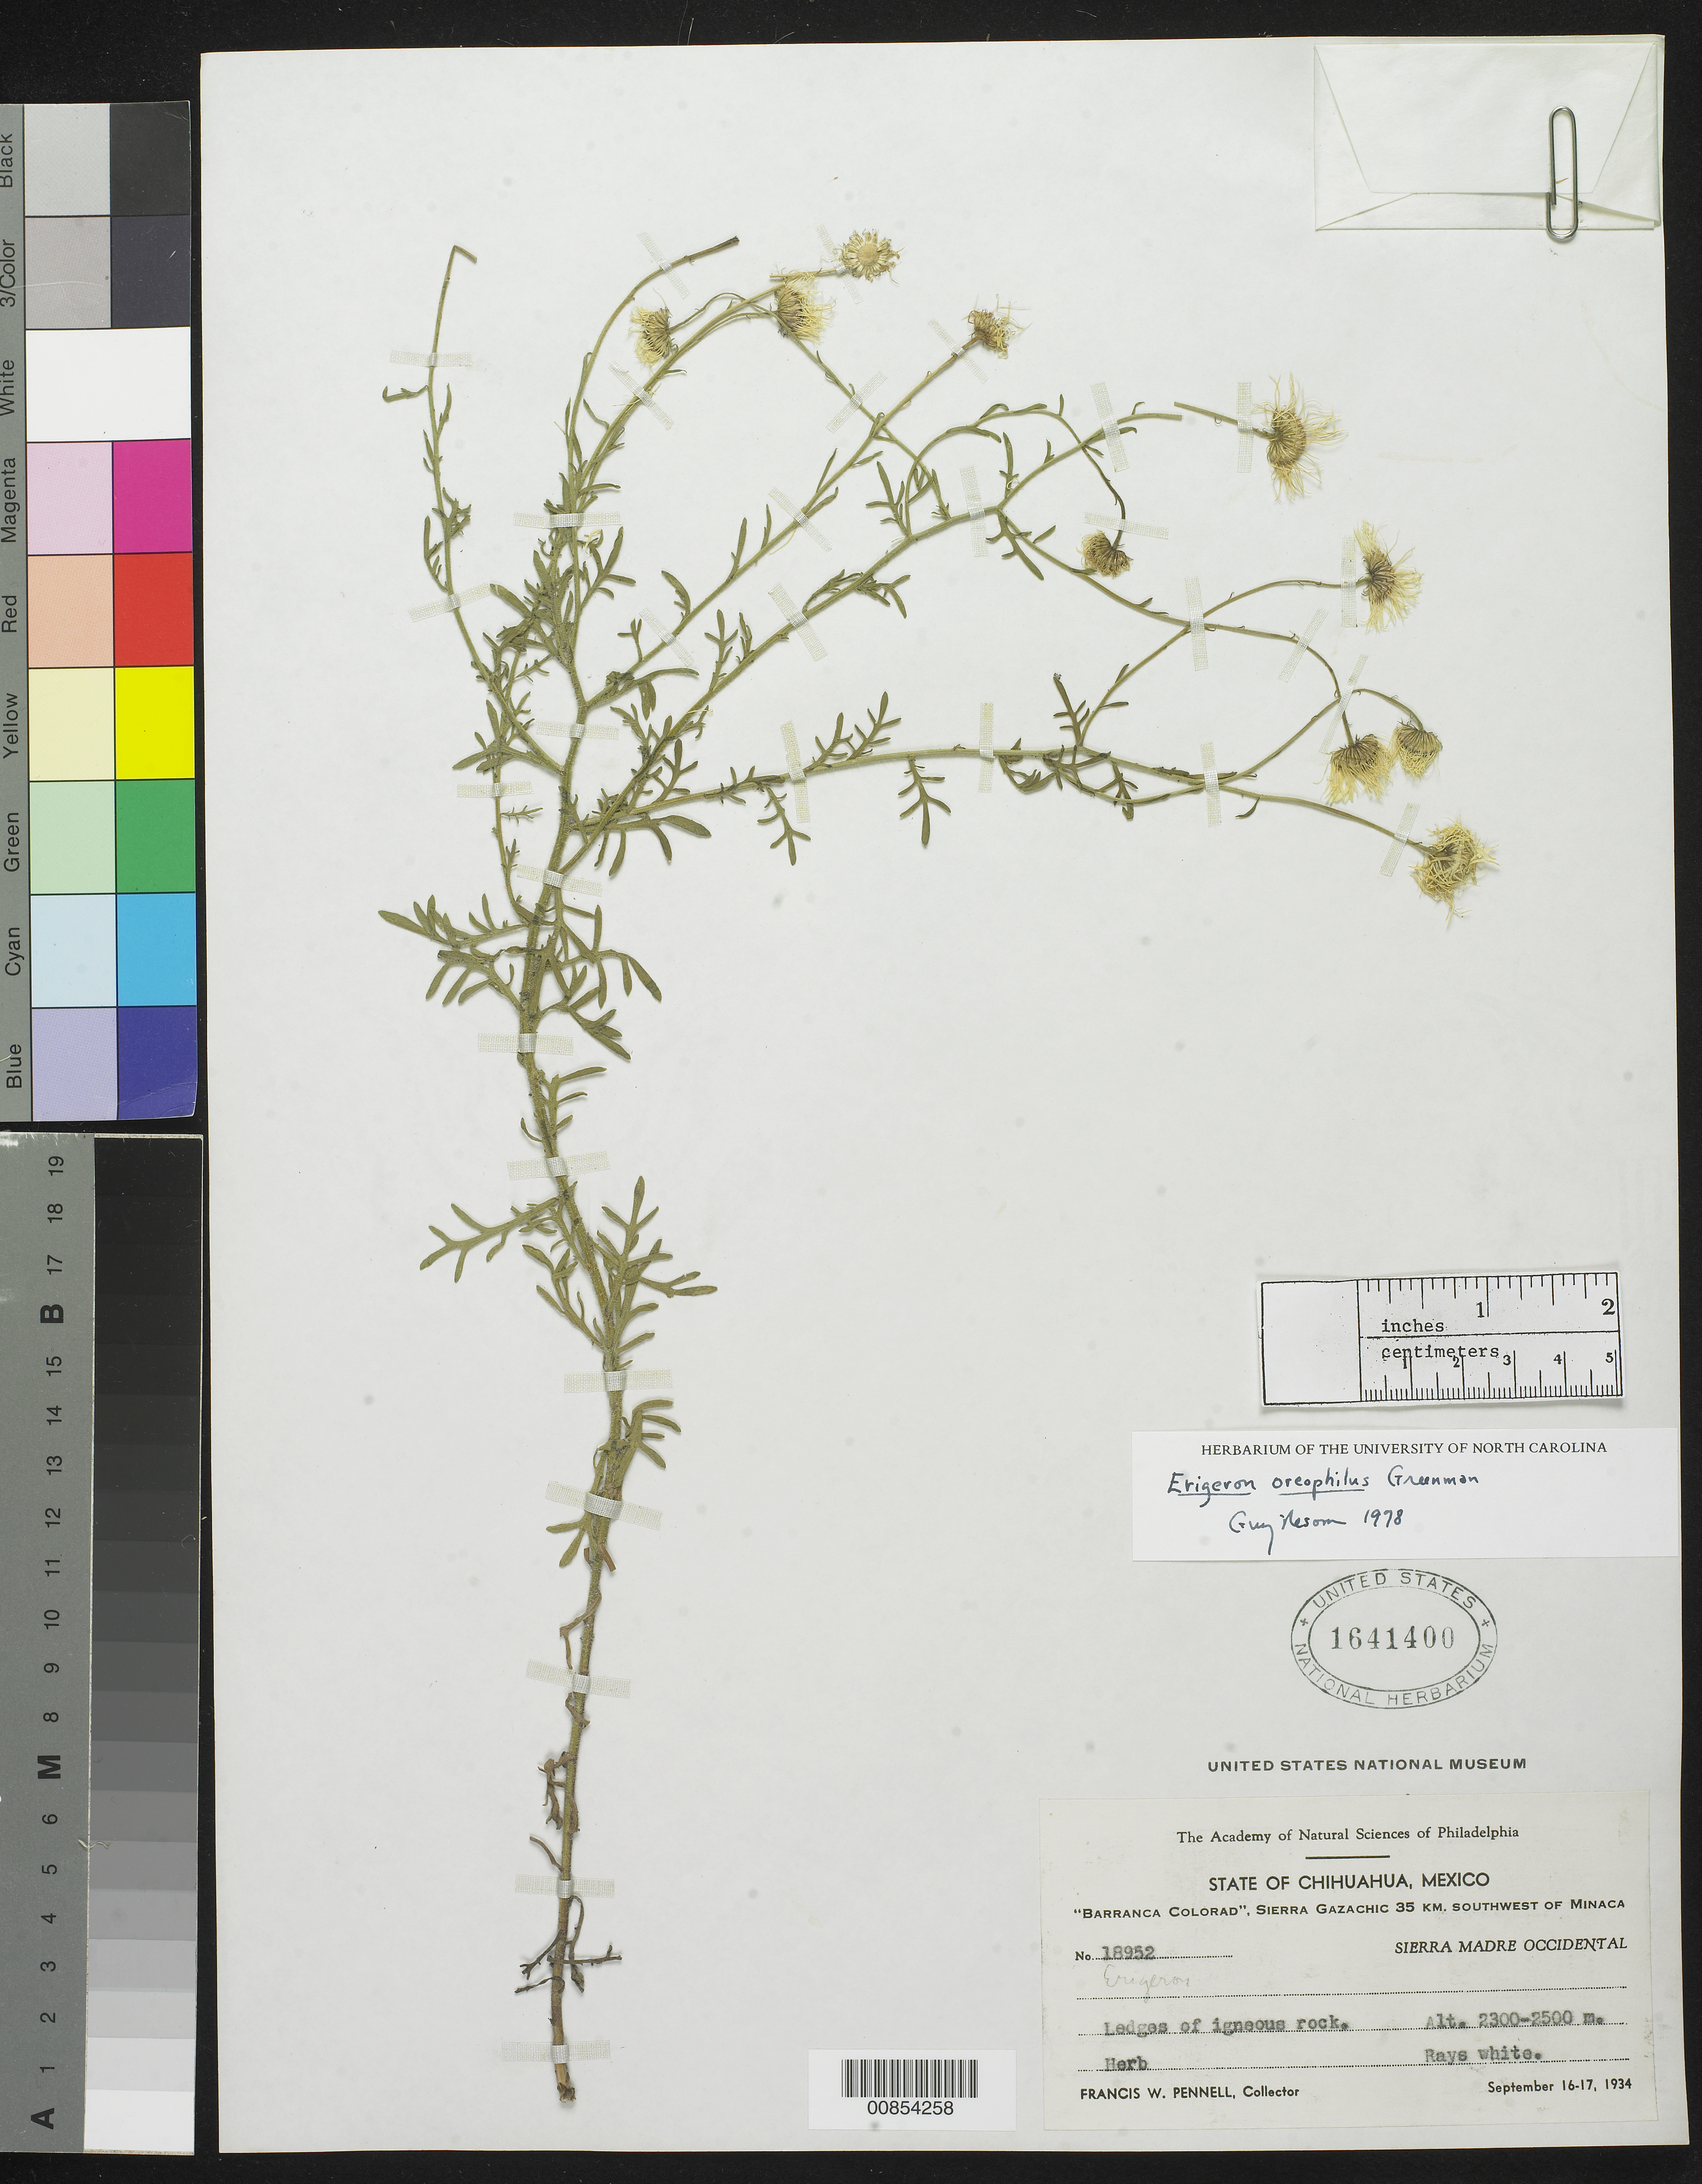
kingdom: Plantae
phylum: Tracheophyta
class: Magnoliopsida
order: Asterales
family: Asteraceae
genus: Erigeron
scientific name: Erigeron oreophilus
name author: Greenm.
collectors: F. W. Pennell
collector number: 18952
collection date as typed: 16 Sep 1934 to 17 Sep 1934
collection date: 1934-09-16/1934-09-17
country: Mexico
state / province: Chihuahua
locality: Barranca Colorad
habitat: Ledges of igneous rock.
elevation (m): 2500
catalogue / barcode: US 1641400